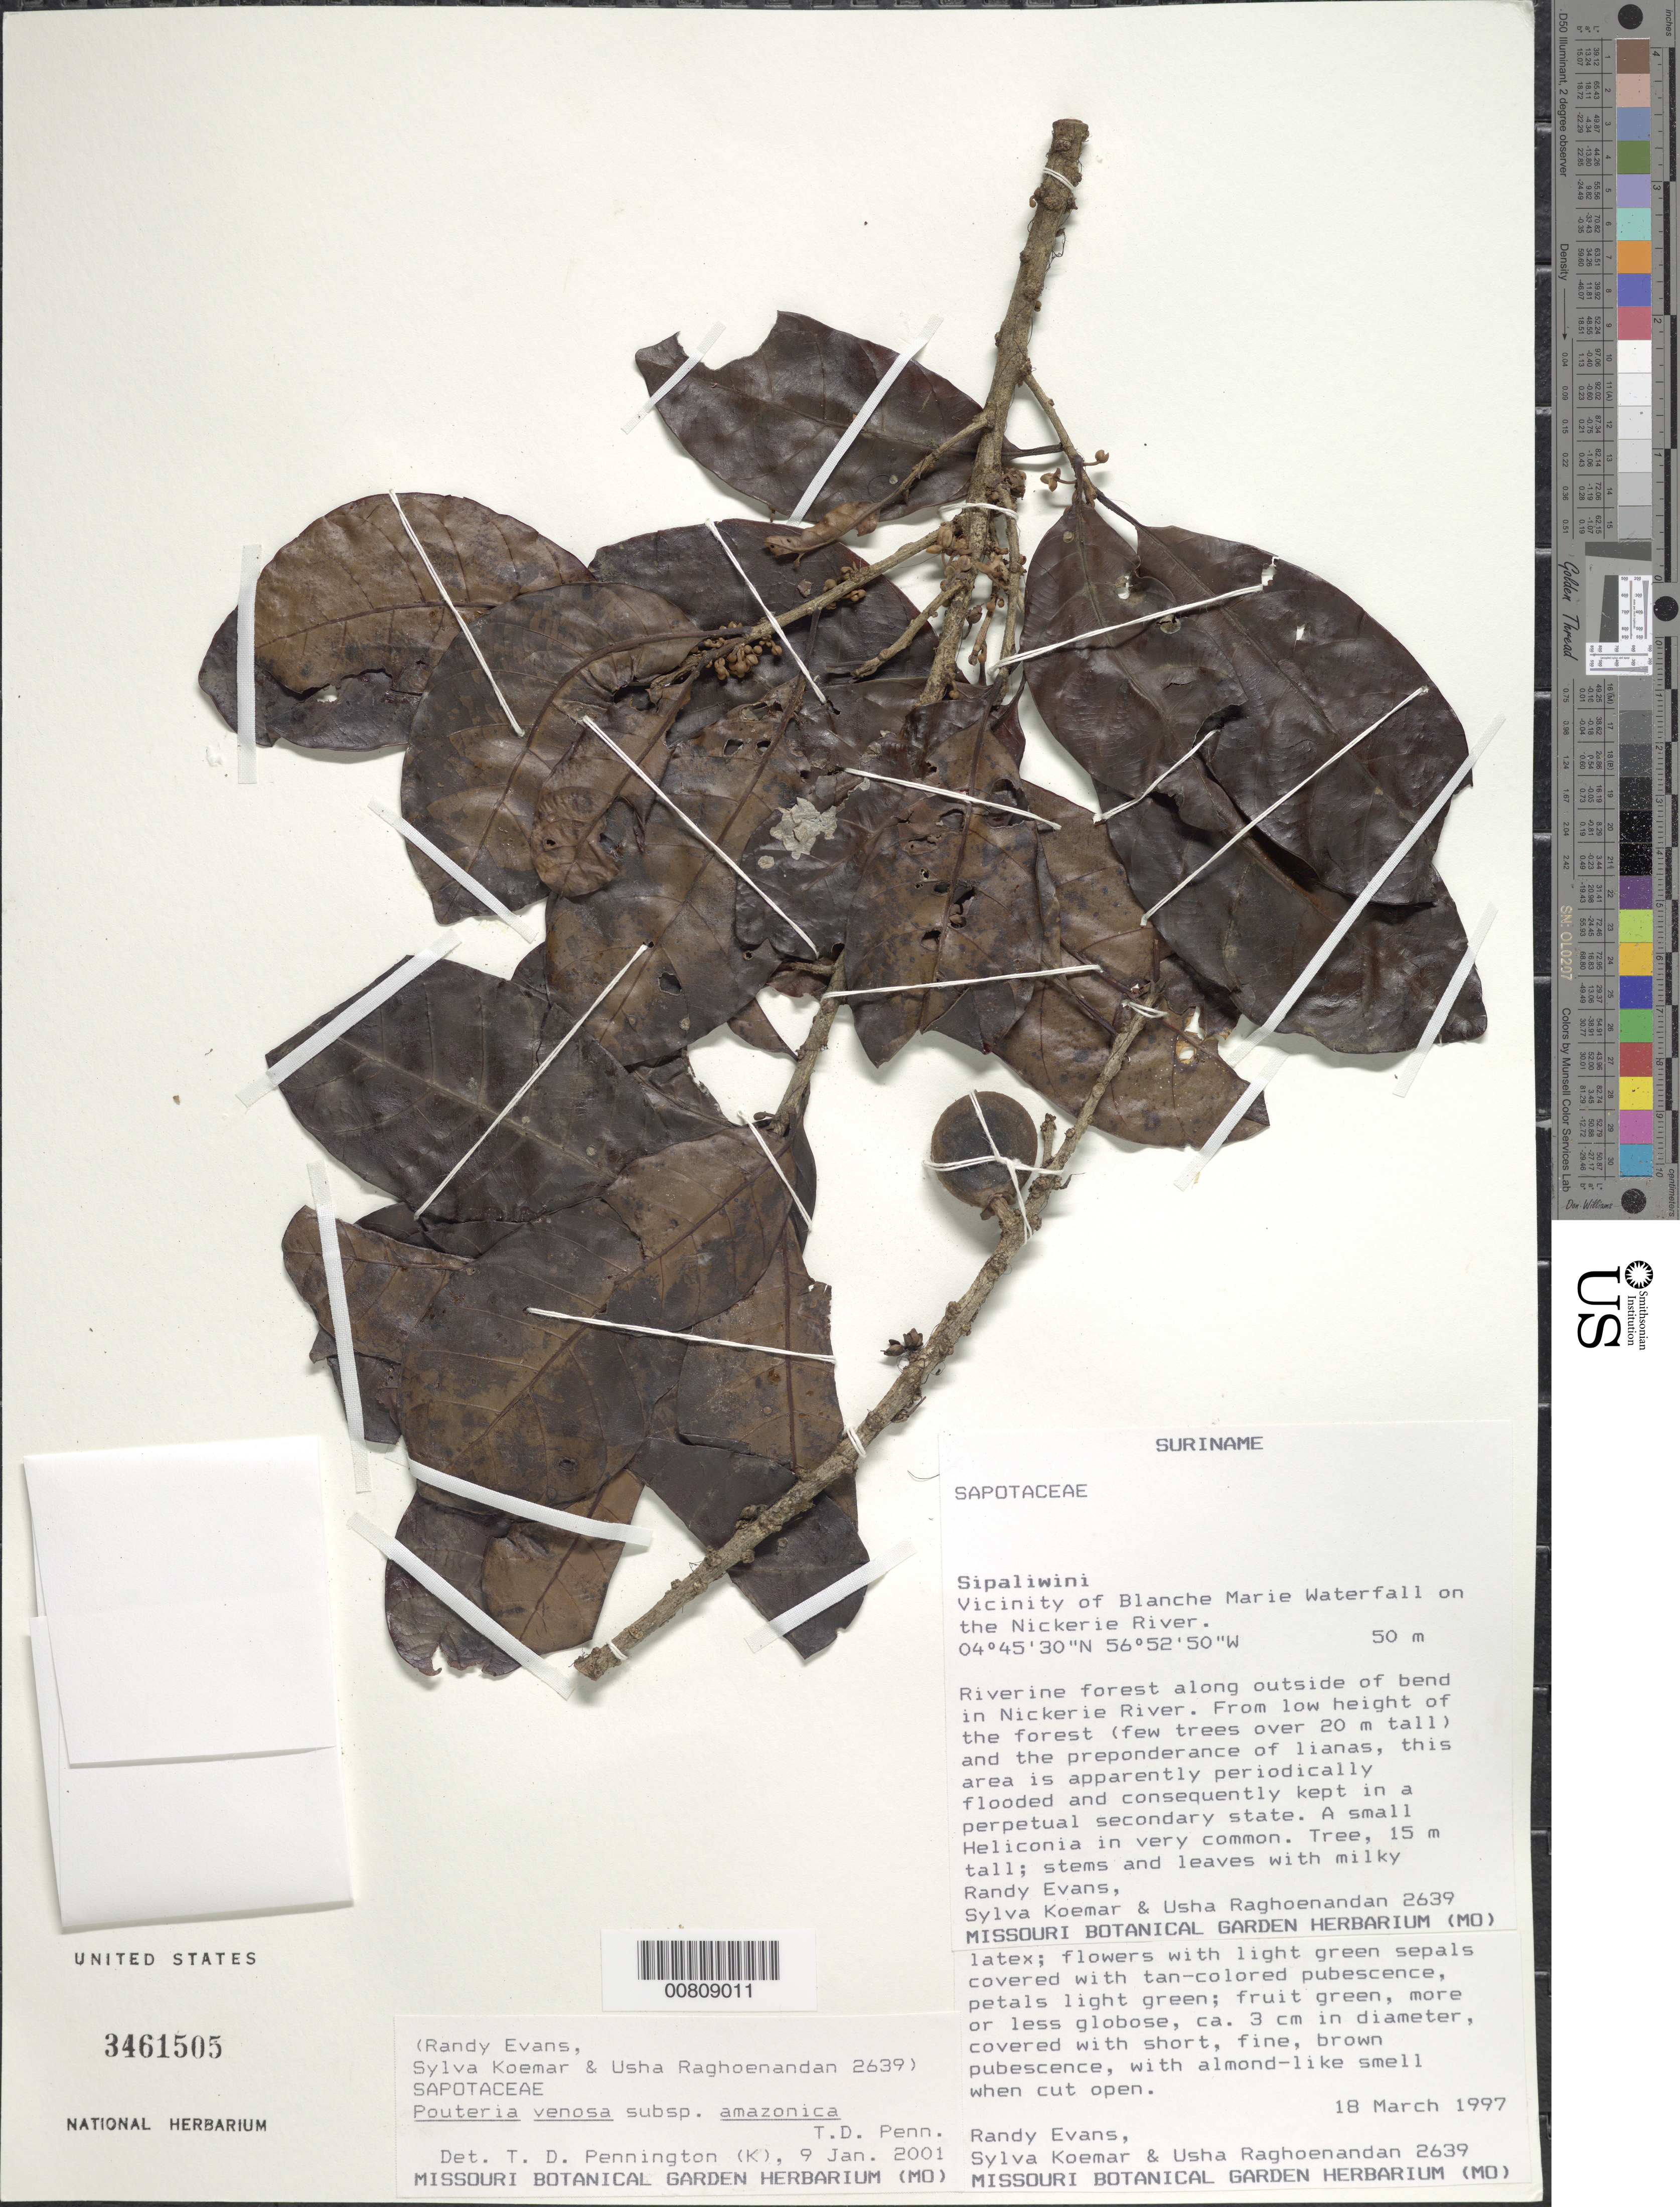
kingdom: Plantae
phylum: Tracheophyta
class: Magnoliopsida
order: Ericales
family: Sapotaceae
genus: Pouteria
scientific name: Pouteria venosa subsp. amazonica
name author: T.D. Penn.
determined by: Pennington, T. D., (K)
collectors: R. Evans, S. Koemar & U. Raghoenandan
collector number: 2639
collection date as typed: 18-Mar-97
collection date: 1997-03-18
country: Suriname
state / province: Sipaliwini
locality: Blanche Marie Waterfall, vic., on Nickerie R.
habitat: Riverine forest along outside of bend in river; apparently periodically flooded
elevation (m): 50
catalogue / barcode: US 3461505